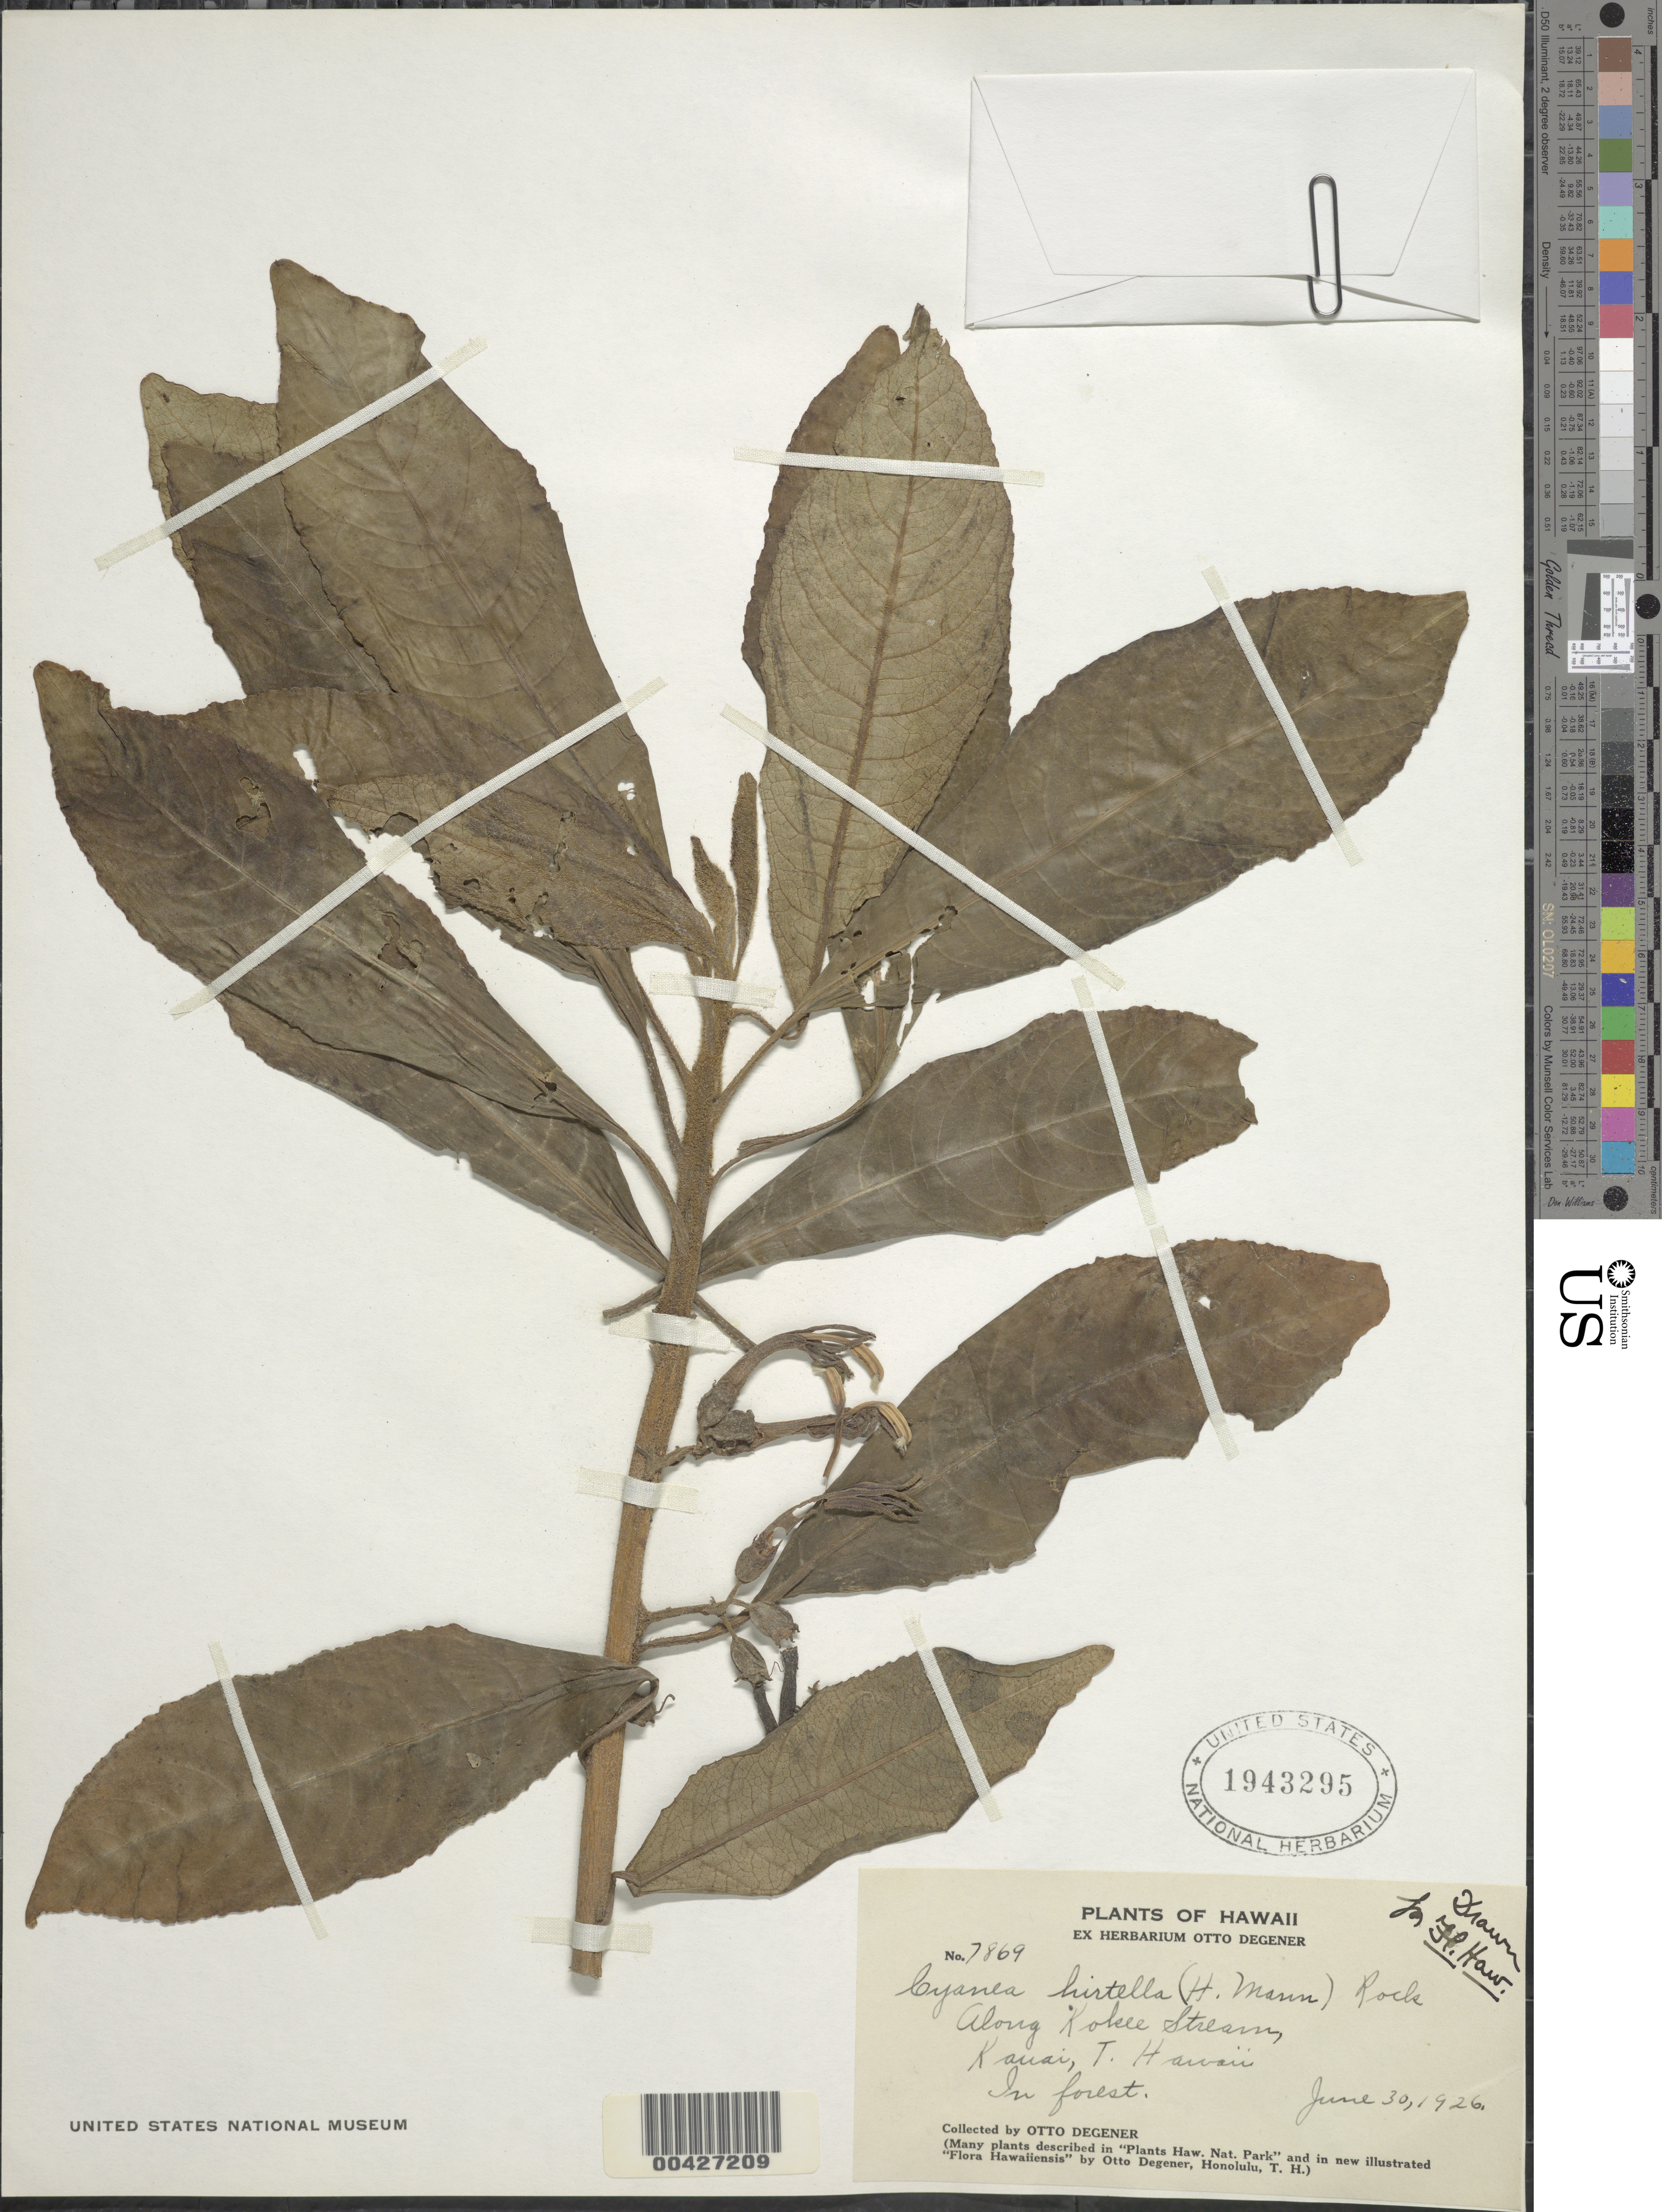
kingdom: Plantae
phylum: Tracheophyta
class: Magnoliopsida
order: Asterales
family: Campanulaceae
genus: Cyanea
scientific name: Cyanea hirtella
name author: (H. Mann) Hillebr.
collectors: O. Degener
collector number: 7869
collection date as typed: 30 Jun 1926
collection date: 1926-06-30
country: United States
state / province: Hawaii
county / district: Kauai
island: Kaua'i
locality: Along Kokee Stream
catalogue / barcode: US 1943295